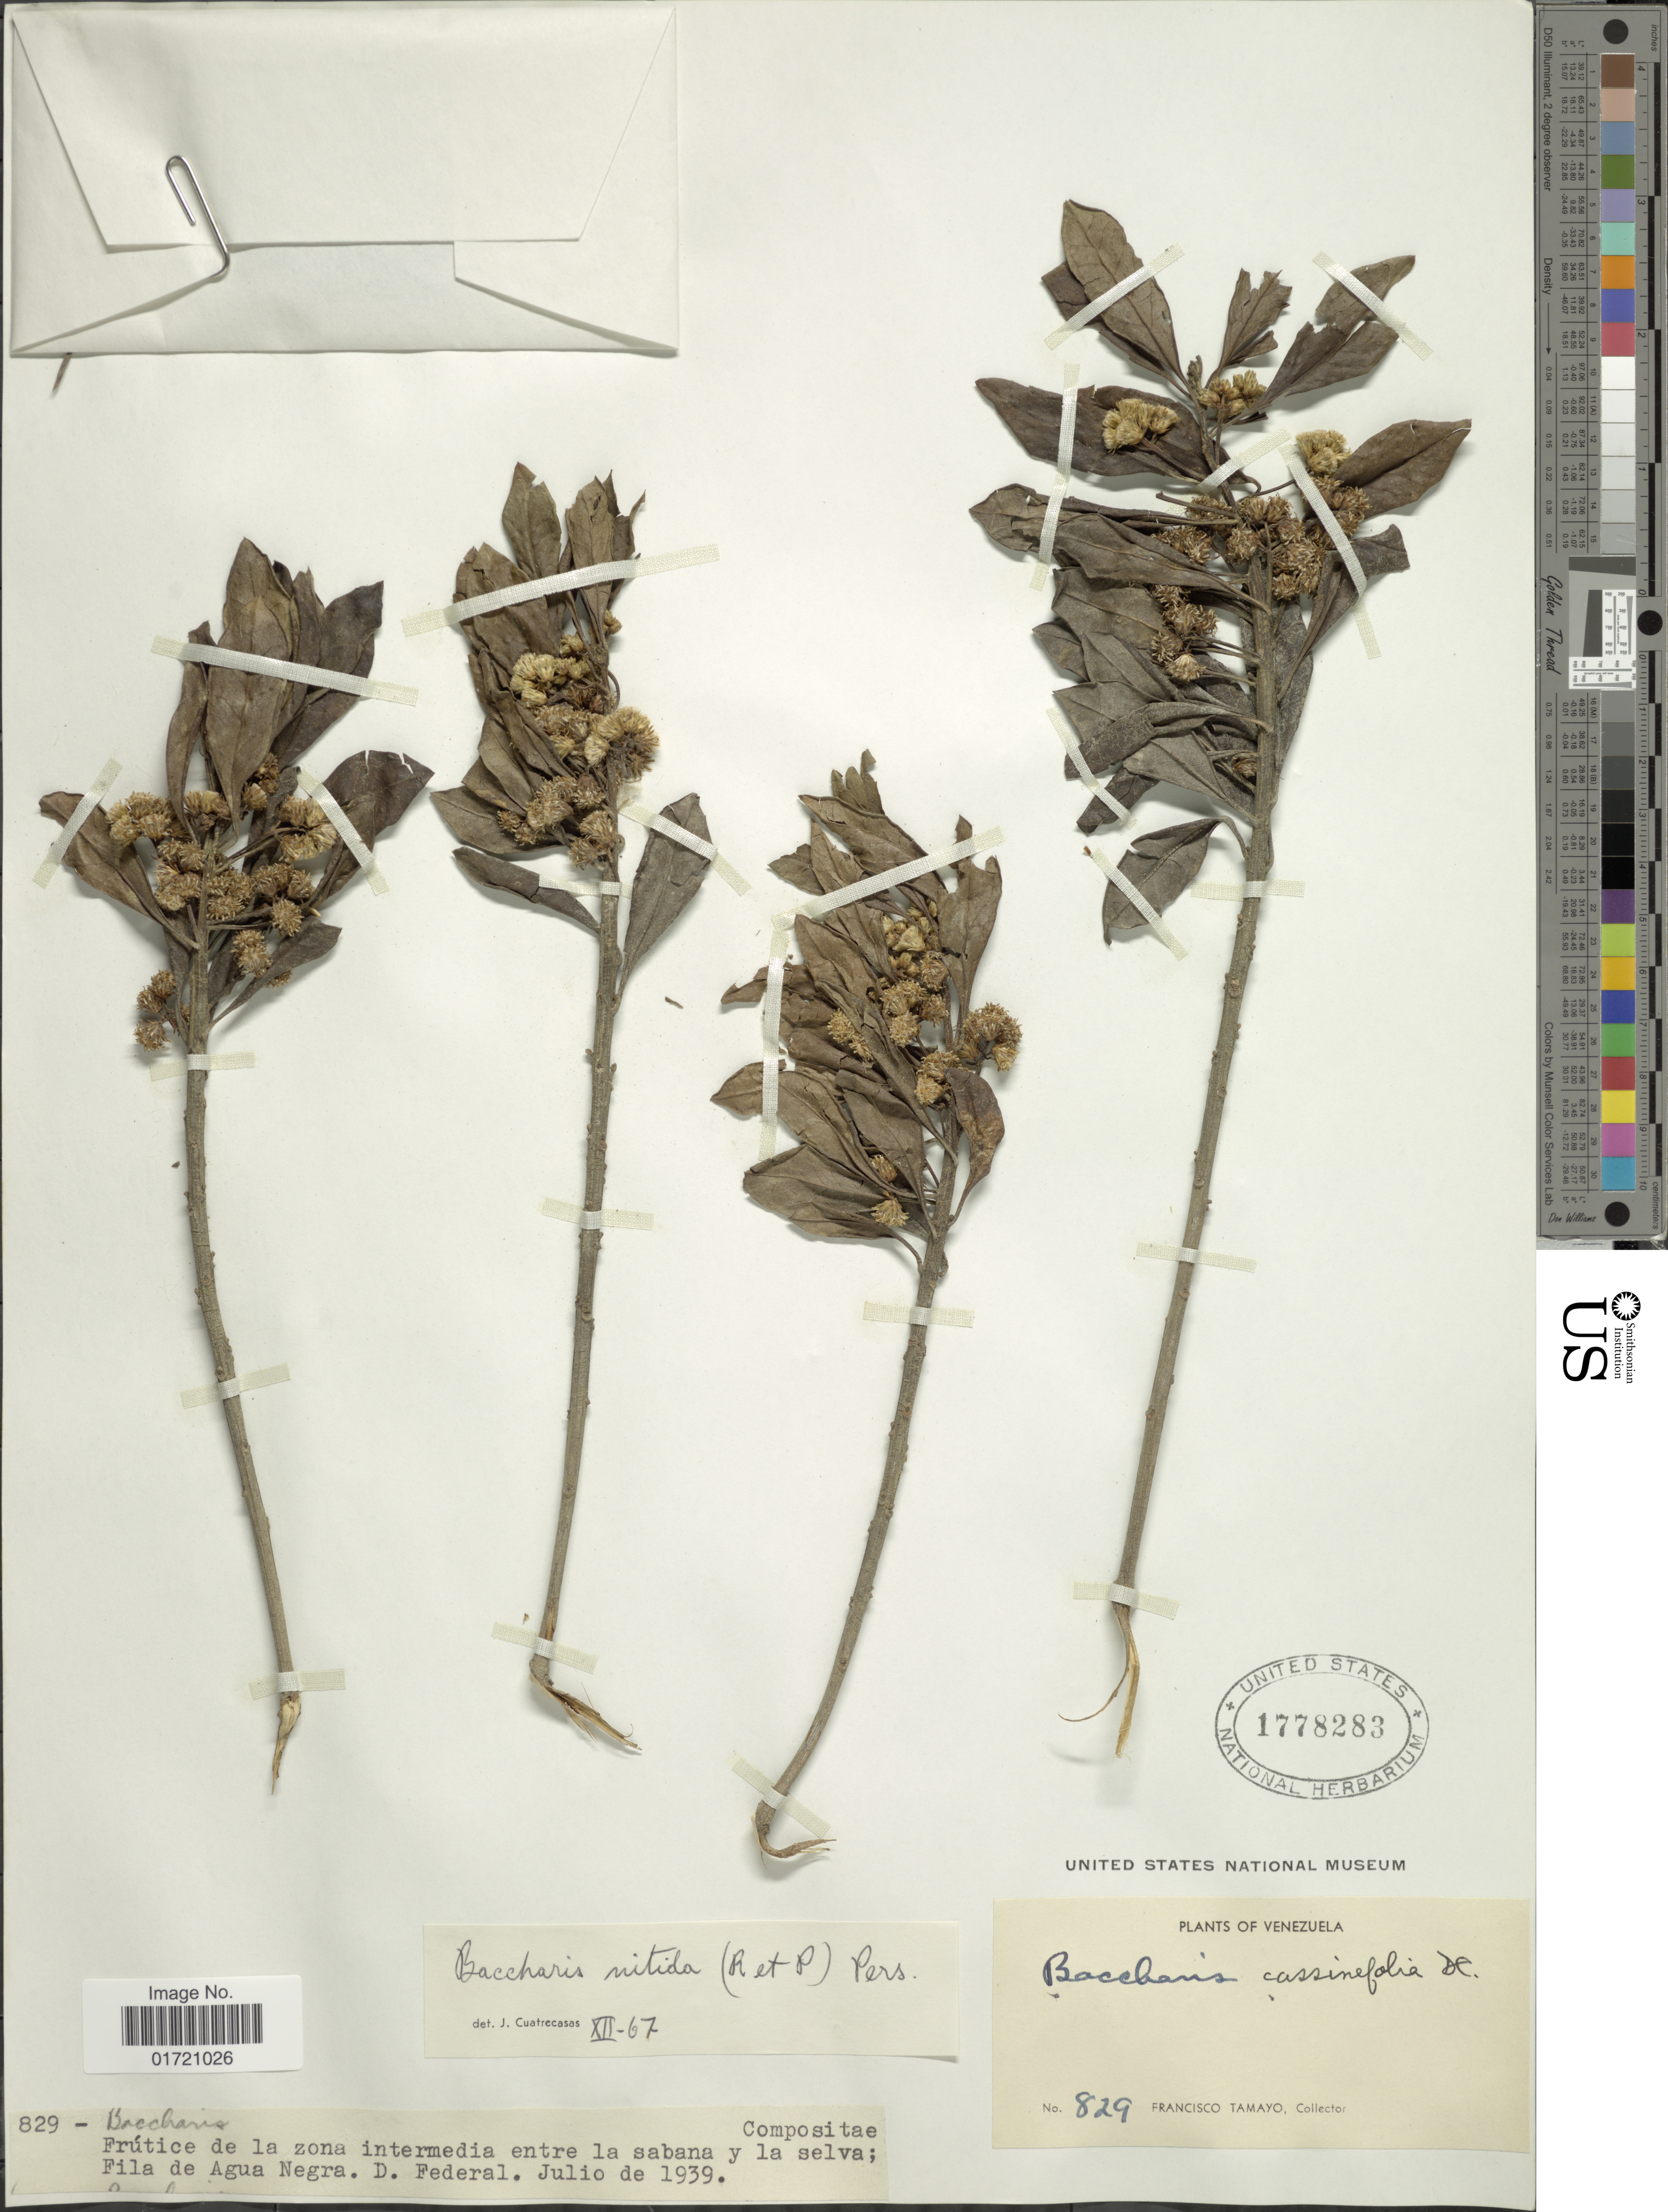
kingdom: Plantae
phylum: Tracheophyta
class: Magnoliopsida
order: Asterales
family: Asteraceae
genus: Baccharis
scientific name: Baccharis nitida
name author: (Ruiz & Pav.) Pers.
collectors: F. Tamayo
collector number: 829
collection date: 1939-07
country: Venezuela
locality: Fila de Agua Negra. D. Federal.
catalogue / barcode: US 1778283